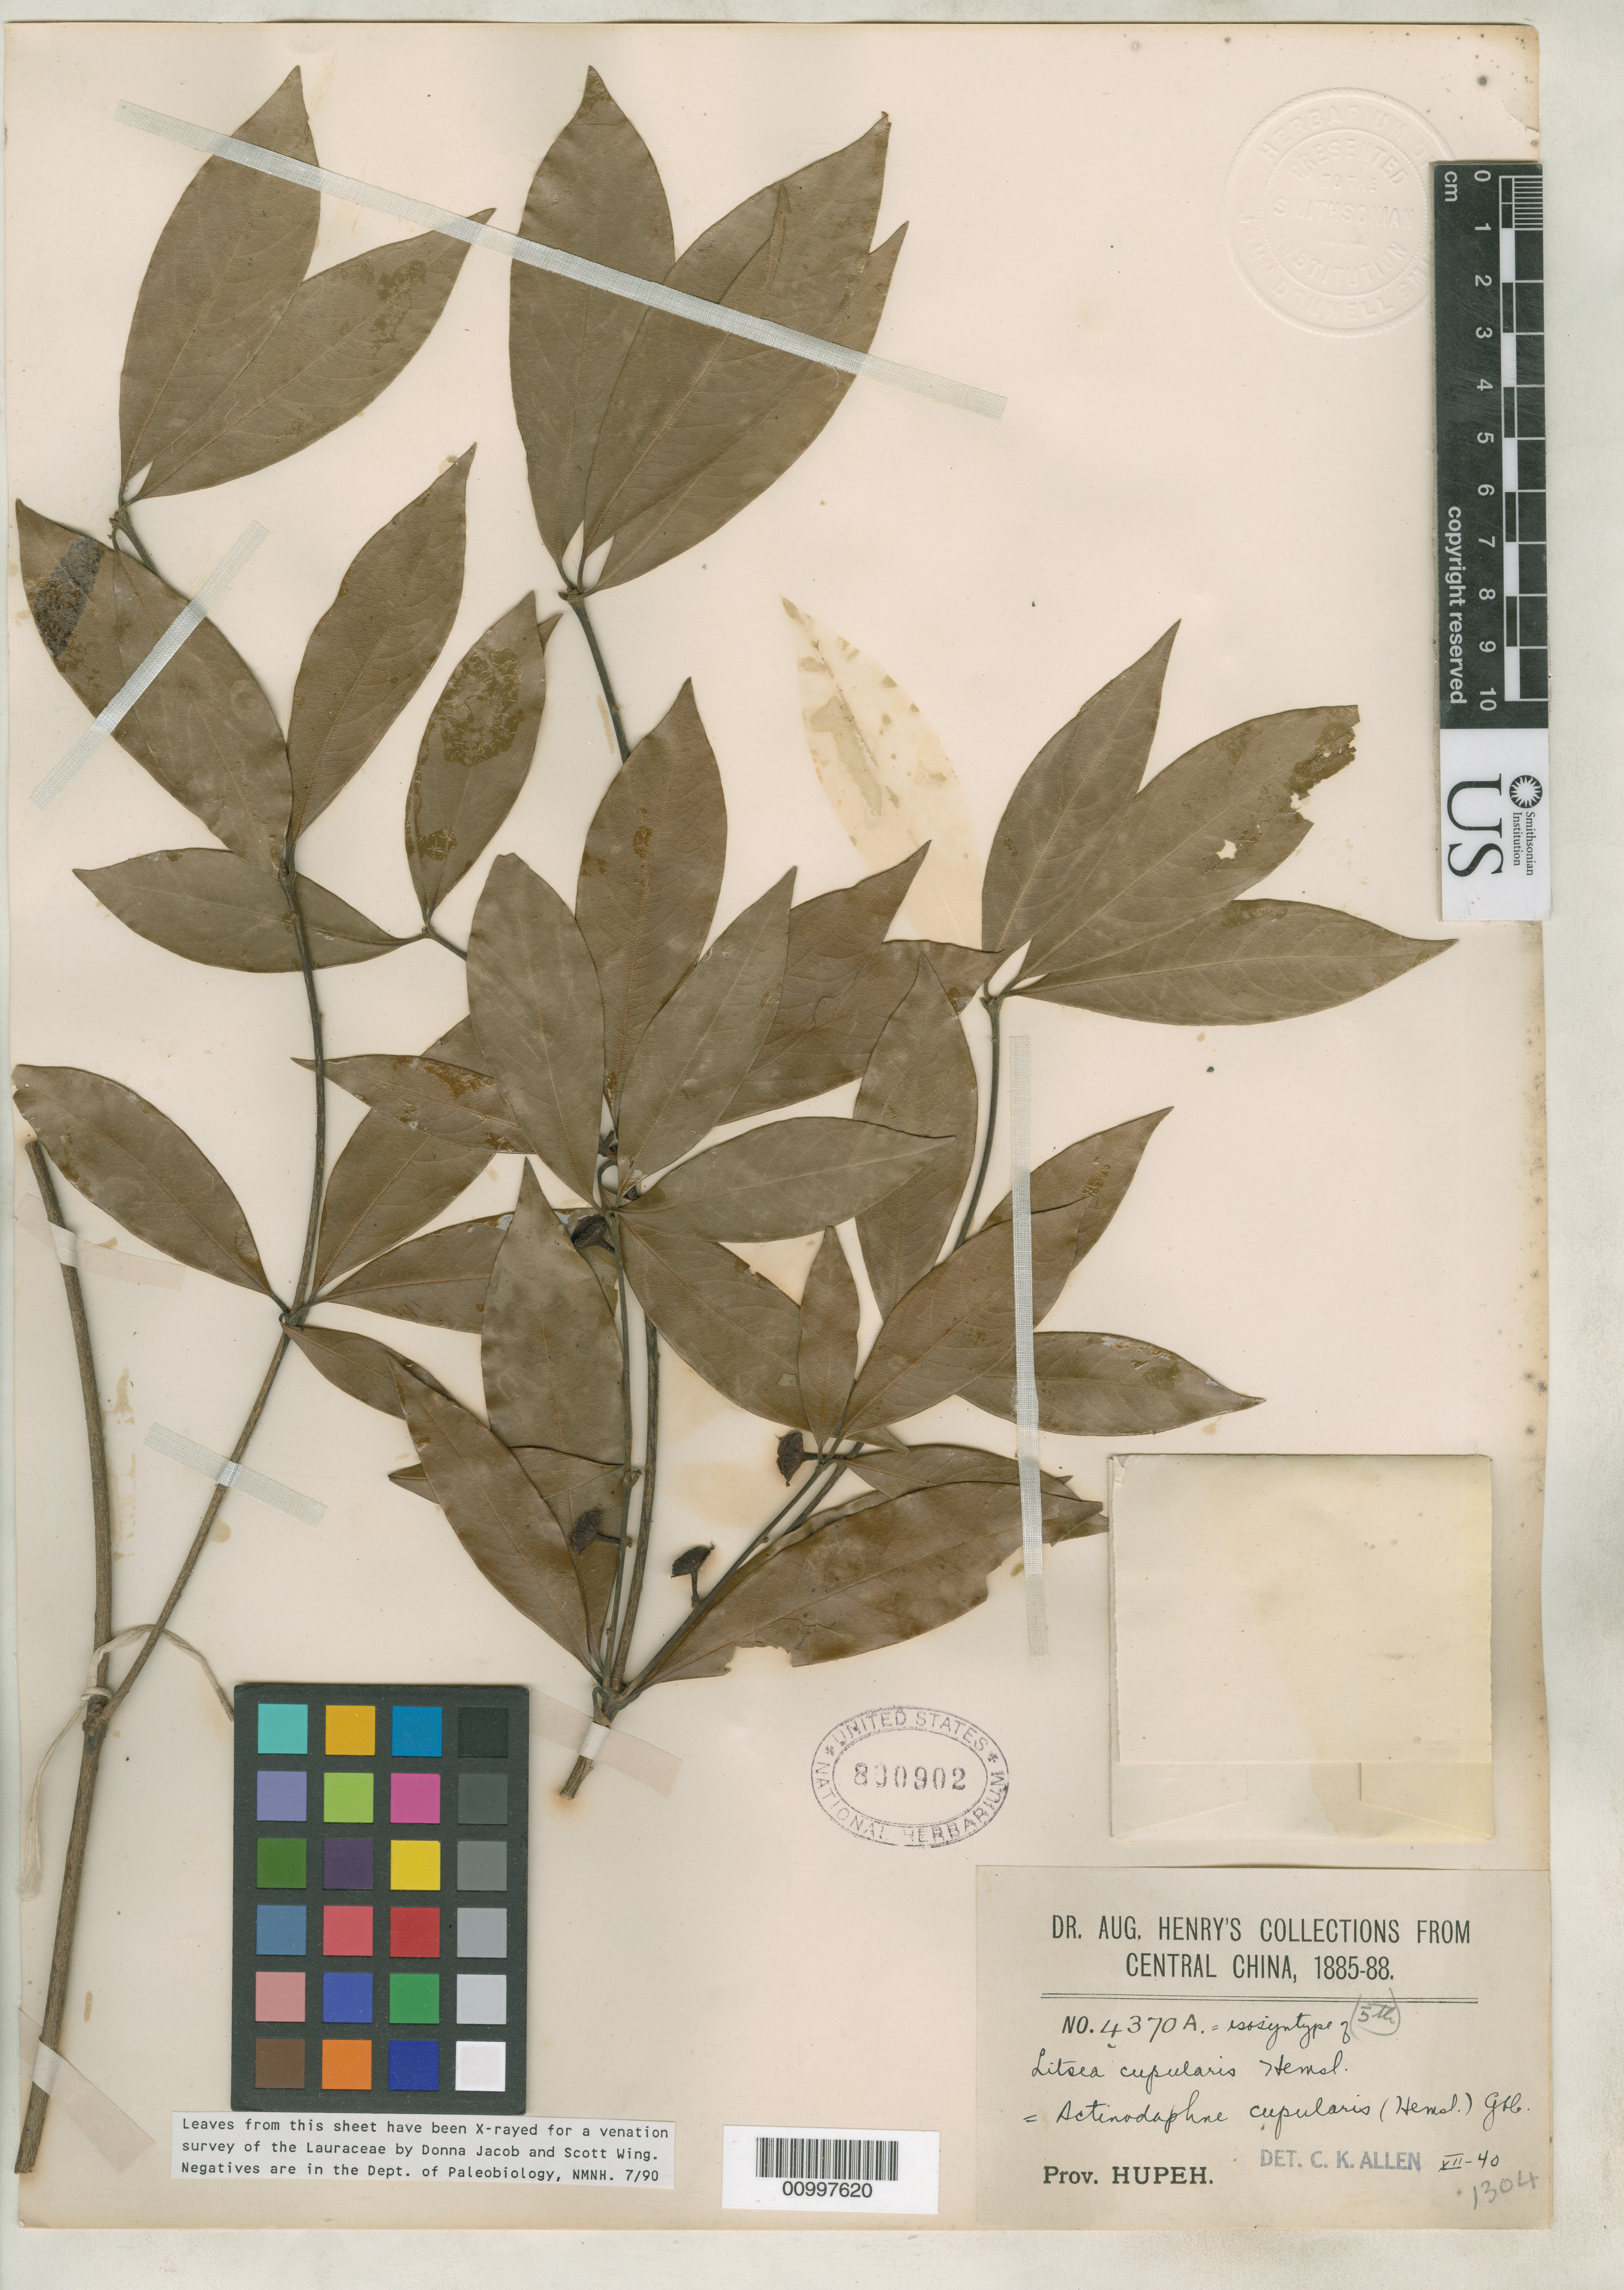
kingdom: Plantae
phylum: Tracheophyta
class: Magnoliopsida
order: Laurales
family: Lauraceae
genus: Litsea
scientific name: Litsea cupularis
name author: Hemsl.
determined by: Allen, C. K.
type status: Isosyntype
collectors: A. Henry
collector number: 4370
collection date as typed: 1885 to -- --- 1888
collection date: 1885/1888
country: China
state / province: Hubei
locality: Prov. Hupeh.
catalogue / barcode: US 800902